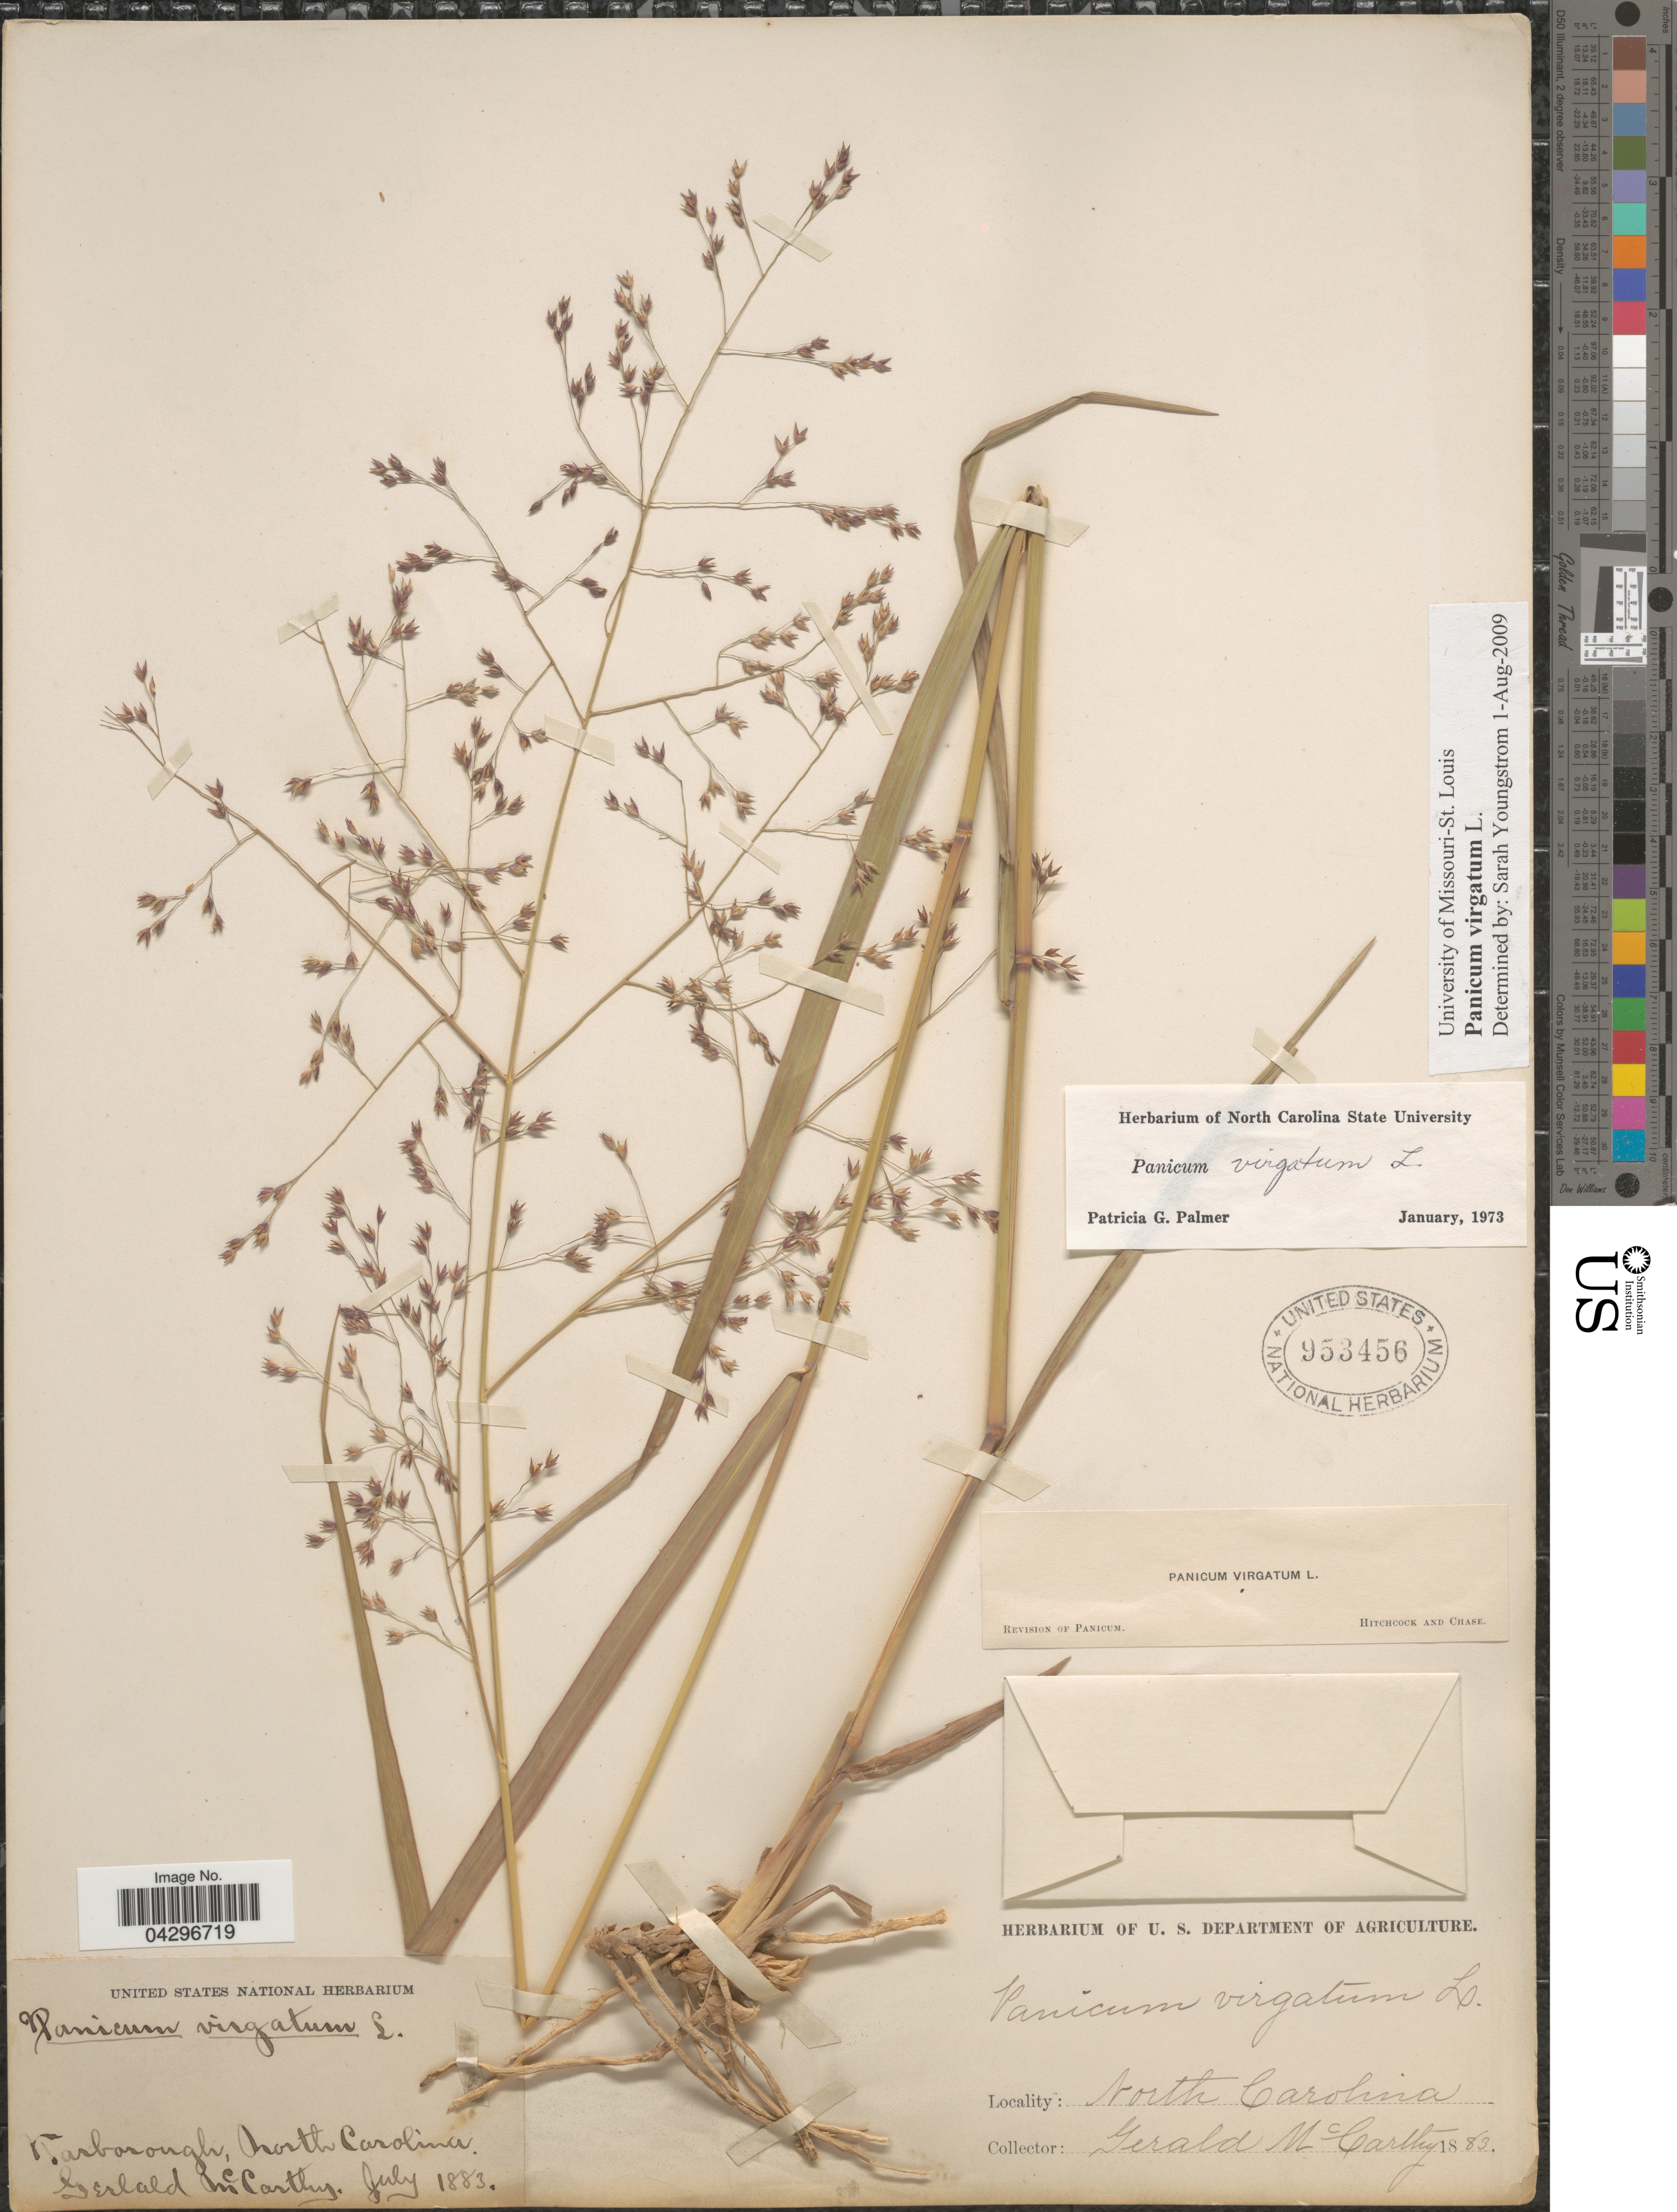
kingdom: Plantae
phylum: Tracheophyta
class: Liliopsida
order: Poales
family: Poaceae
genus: Panicum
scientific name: Panicum virgatum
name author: L.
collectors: G. McCarthy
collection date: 1883-07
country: United States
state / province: North Carolina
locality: Tarborough.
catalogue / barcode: US 953456